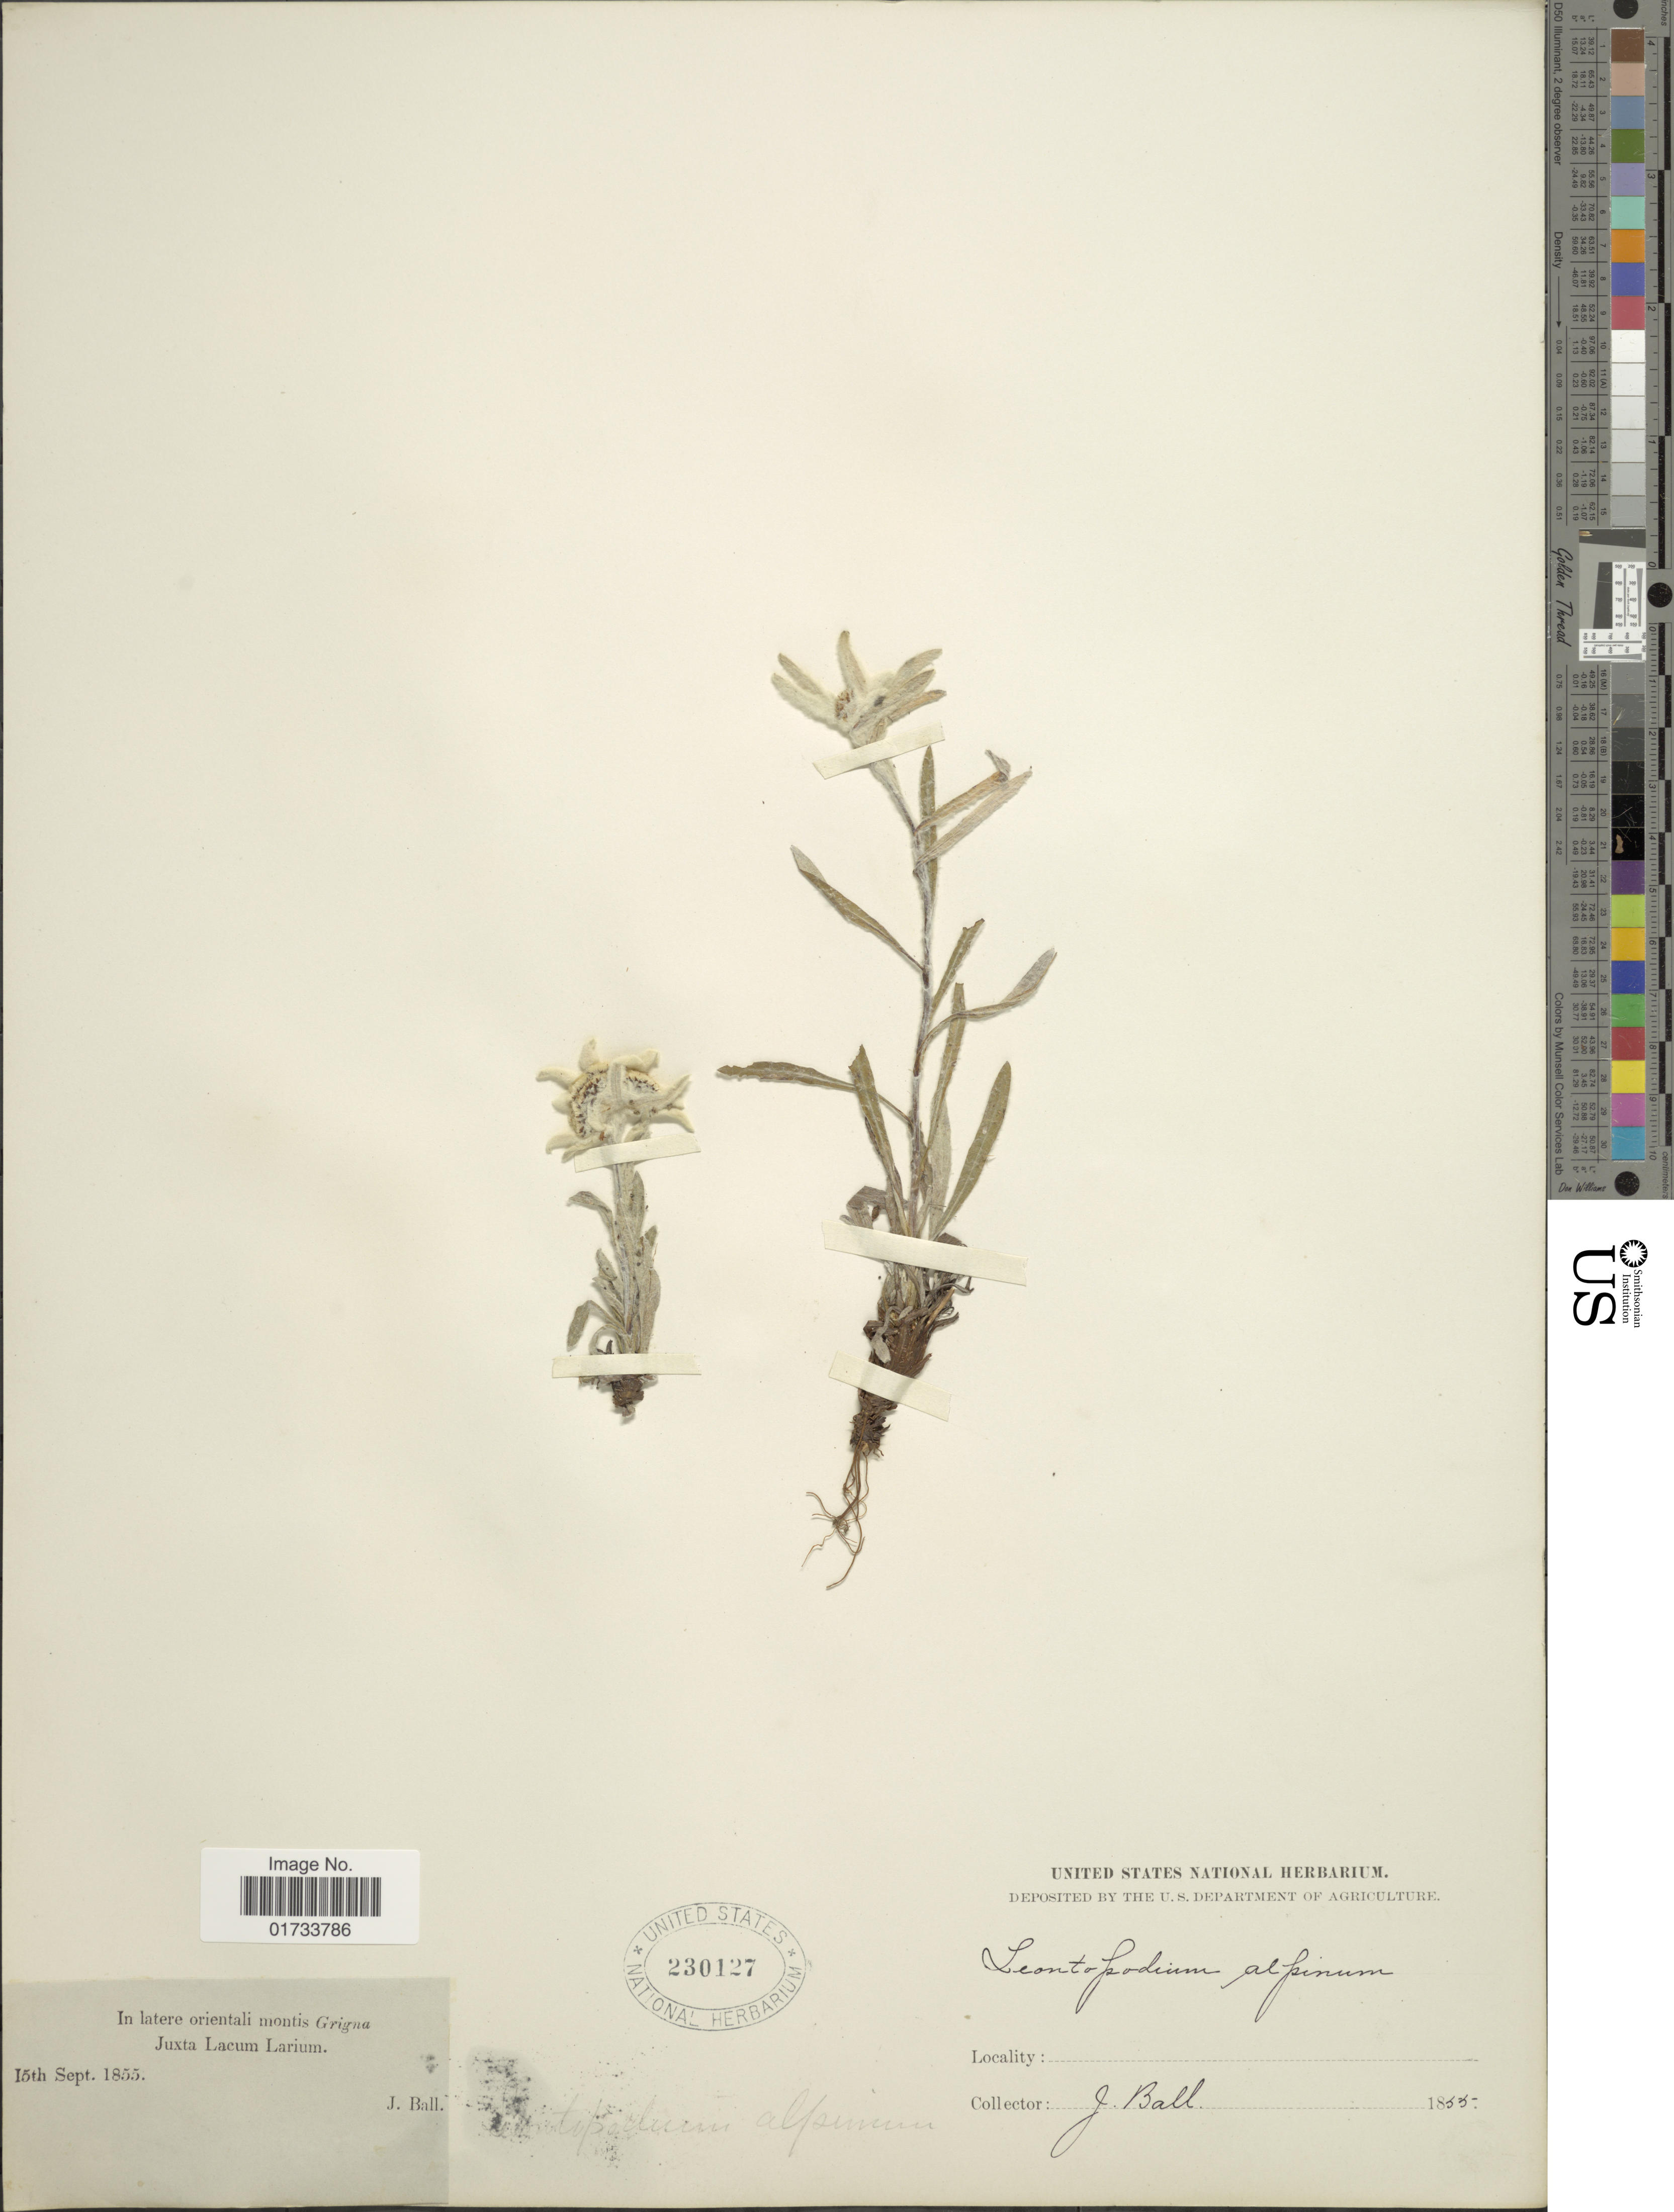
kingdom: Plantae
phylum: Tracheophyta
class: Magnoliopsida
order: Asterales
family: Asteraceae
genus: Leontopodium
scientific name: Leontopodium alpinum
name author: Cass.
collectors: J. Ball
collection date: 1855-09-15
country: Italy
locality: In latere orientali montis Grigna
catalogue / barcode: US 230127